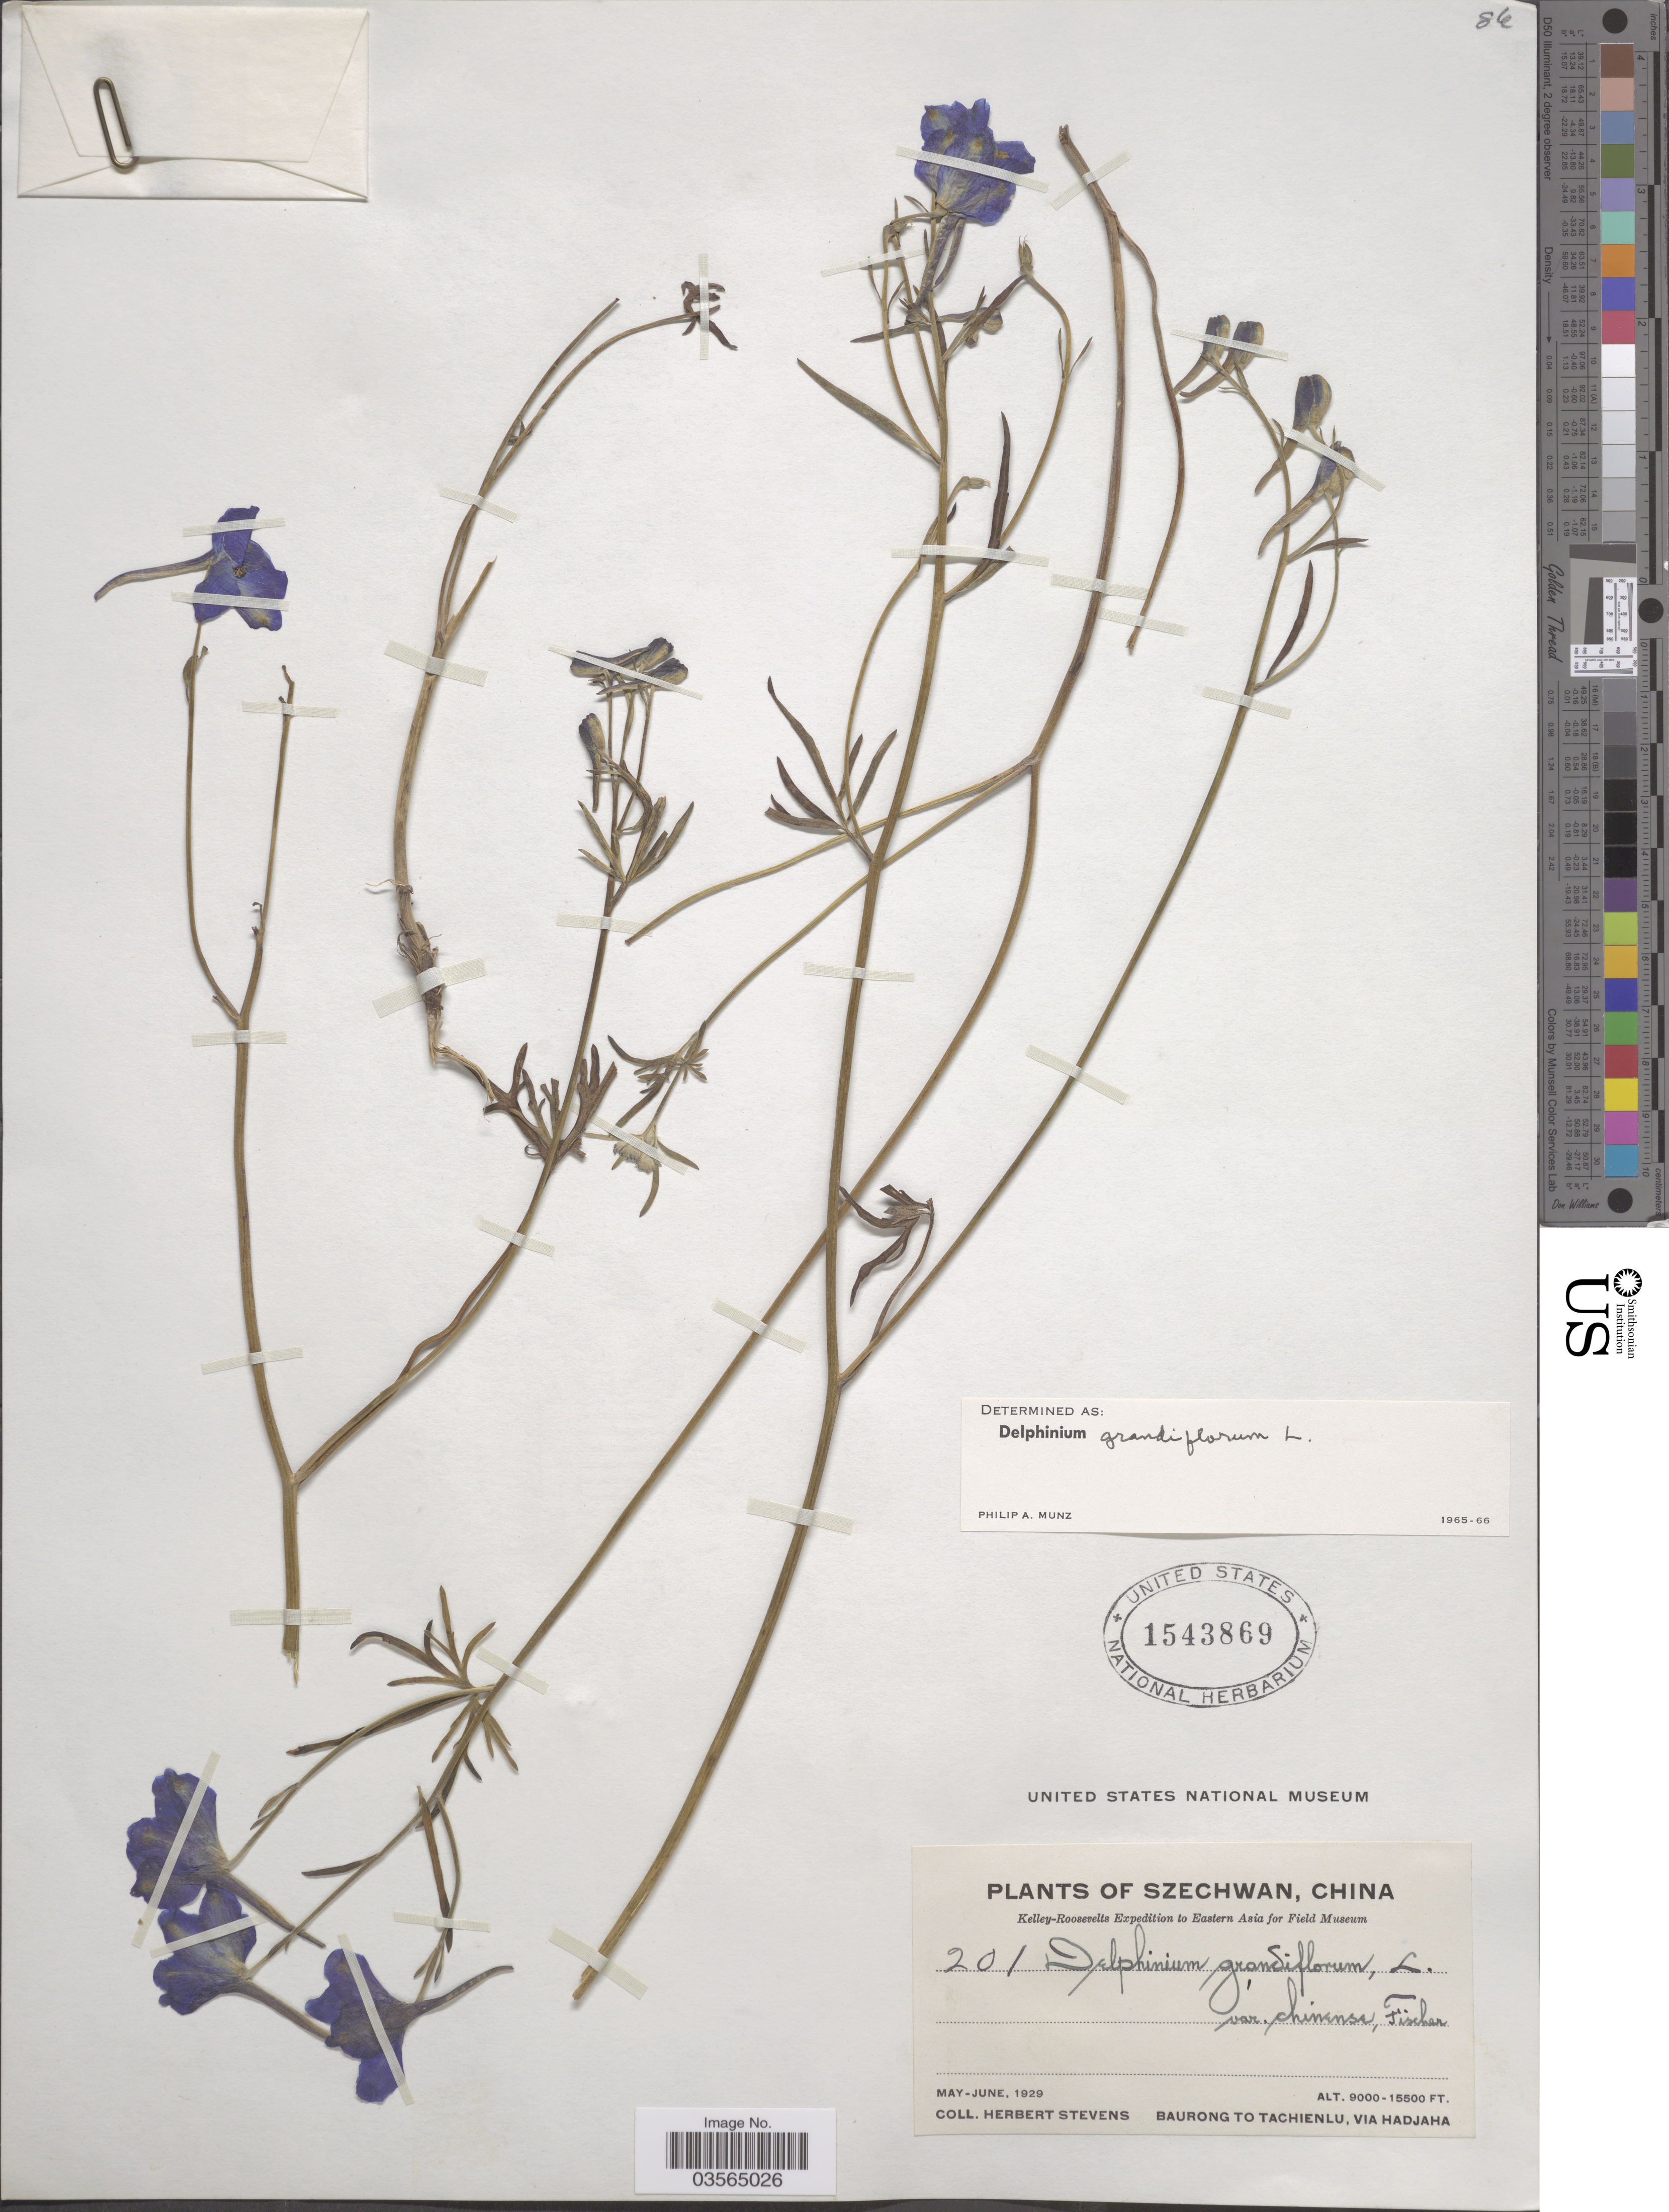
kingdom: Plantae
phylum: Tracheophyta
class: Magnoliopsida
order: Ranunculales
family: Ranunculaceae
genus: Delphinium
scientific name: Delphinium grandiflorum var. grandiflorum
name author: L.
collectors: H. Stevens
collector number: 201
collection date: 1929-05/1929-06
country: China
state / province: Sichuan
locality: Szechwan. Eastern Asia. Baurong to Tachienlu, via Hadjaha.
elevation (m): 2743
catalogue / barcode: US 1543869